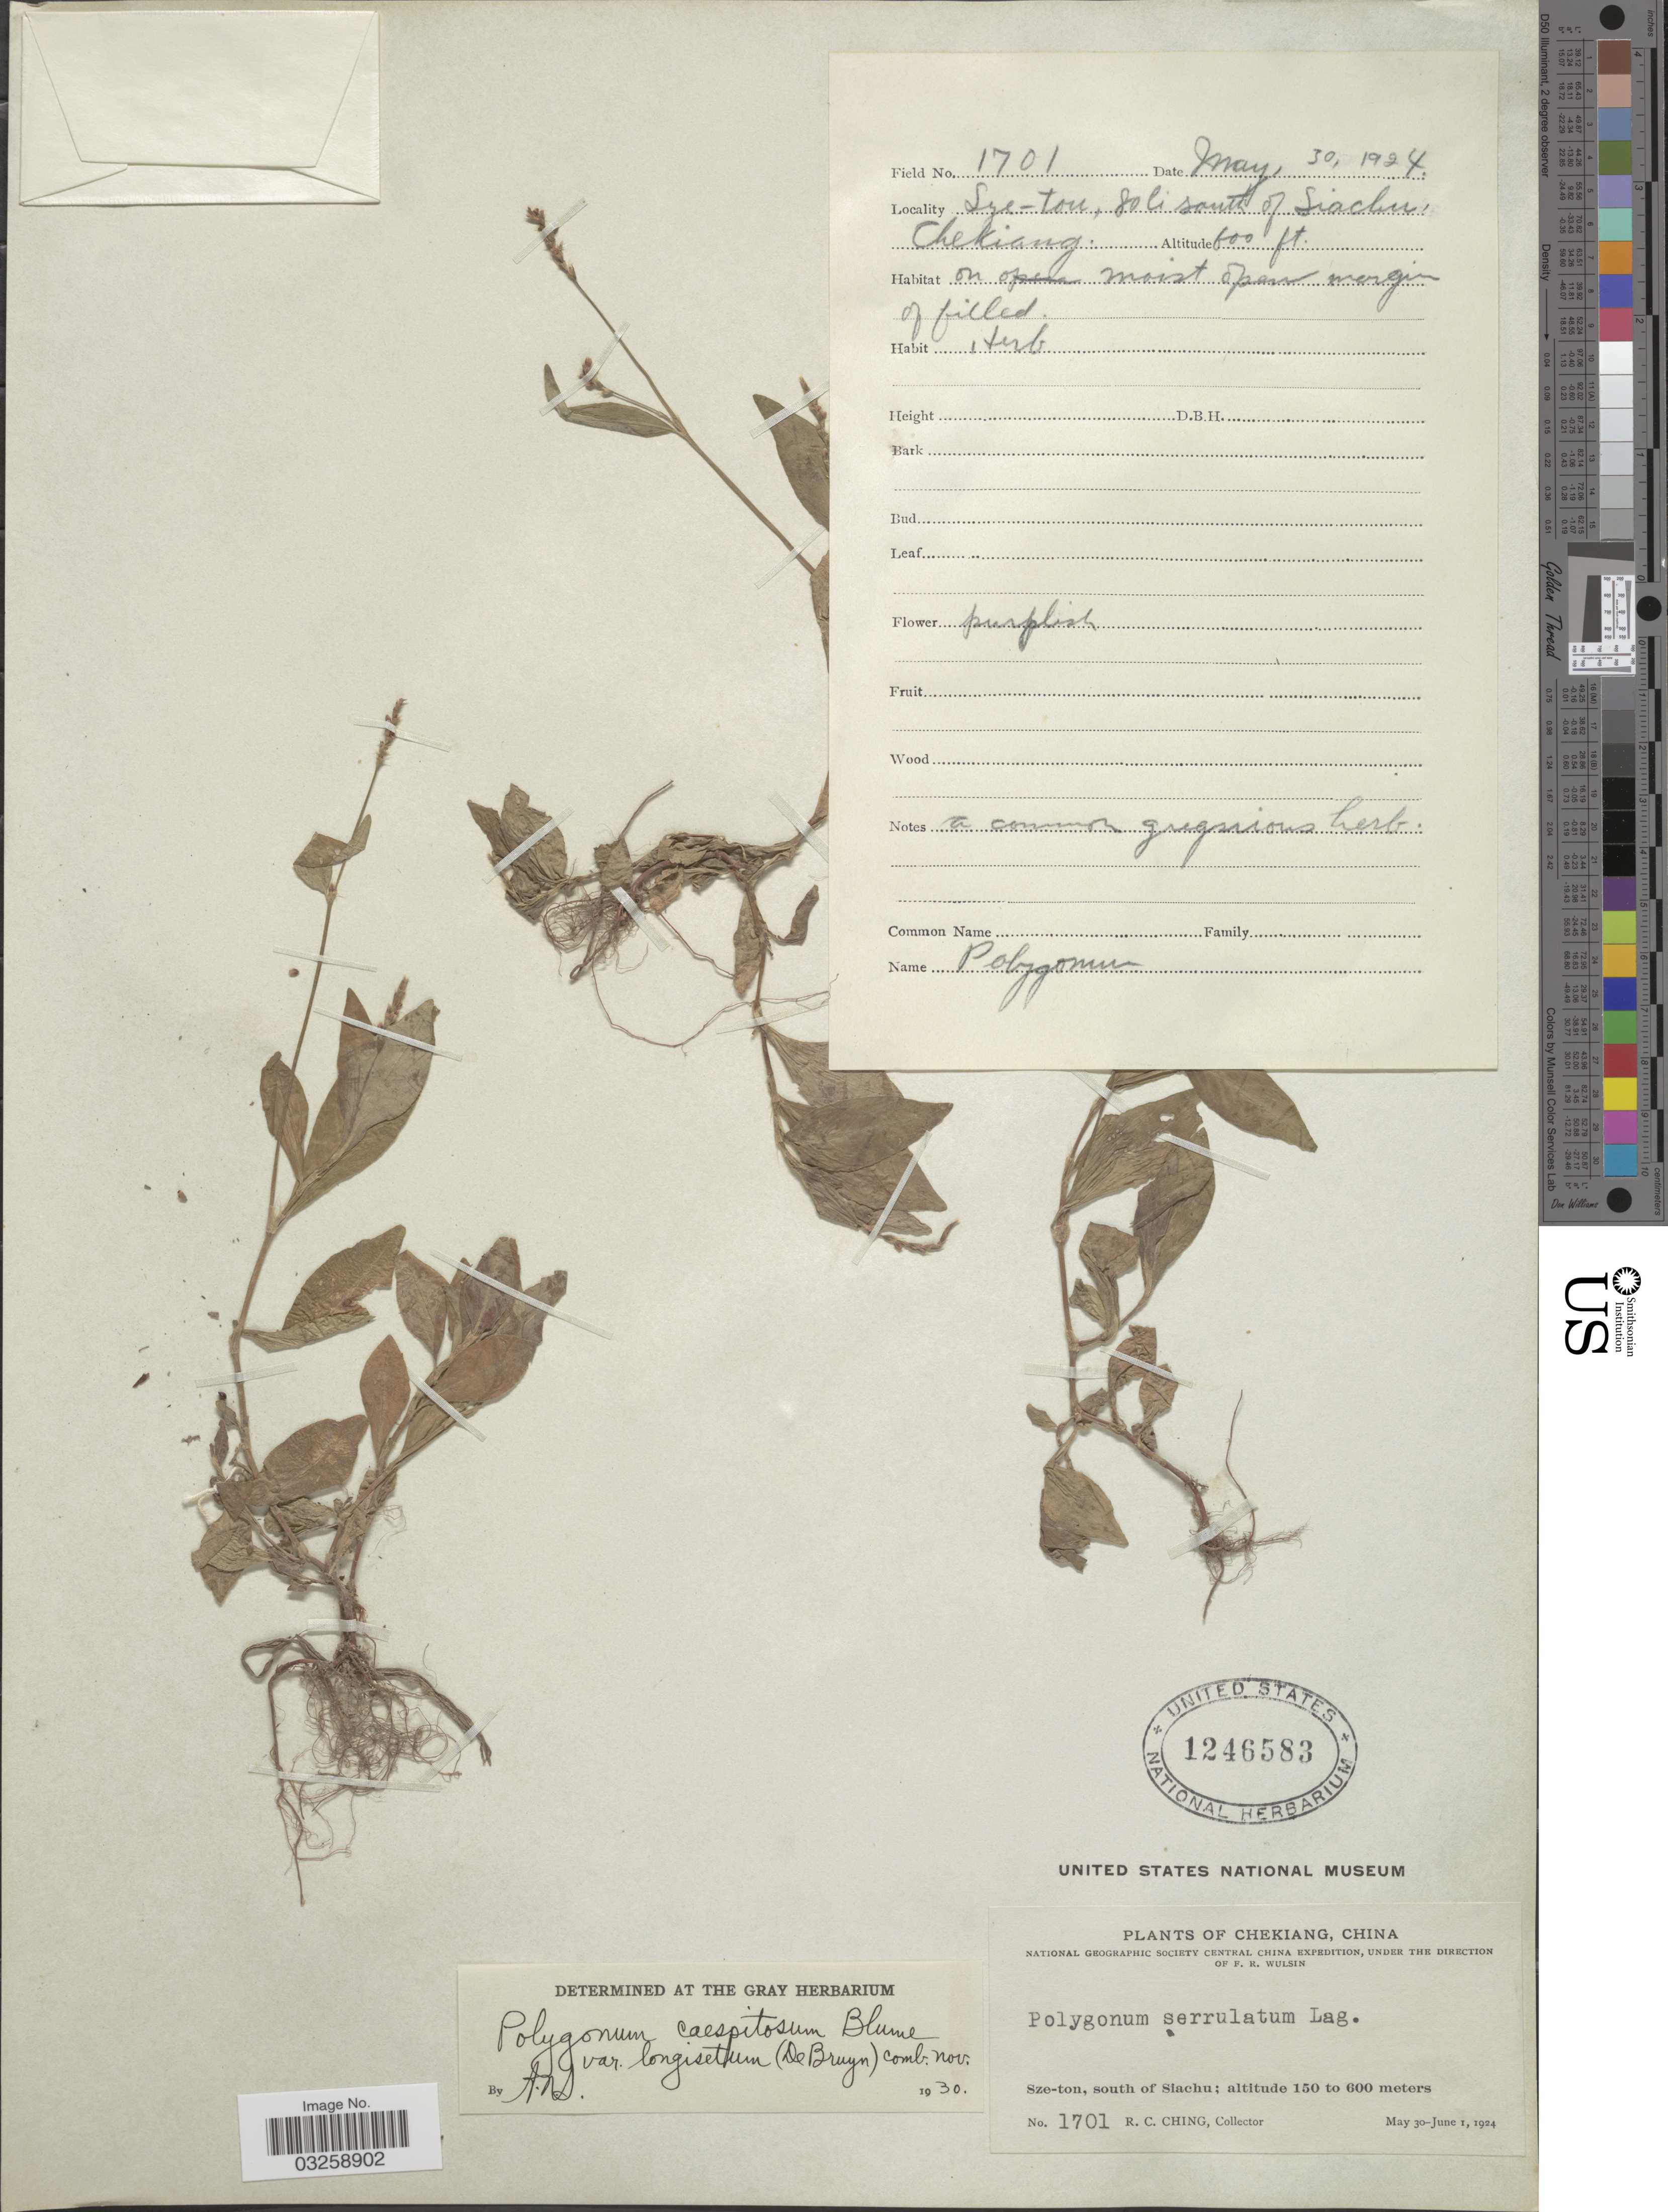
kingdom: Plantae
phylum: Tracheophyta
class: Magnoliopsida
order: Caryophyllales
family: Polygonaceae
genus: Polygonum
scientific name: Polygonum longisetum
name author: Bruijn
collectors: R. C. Ching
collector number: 1701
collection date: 1924-05-30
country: China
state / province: Zhejiang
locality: Chekiang. Sze-ton, south of Siachu.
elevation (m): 183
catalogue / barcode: US 1246583